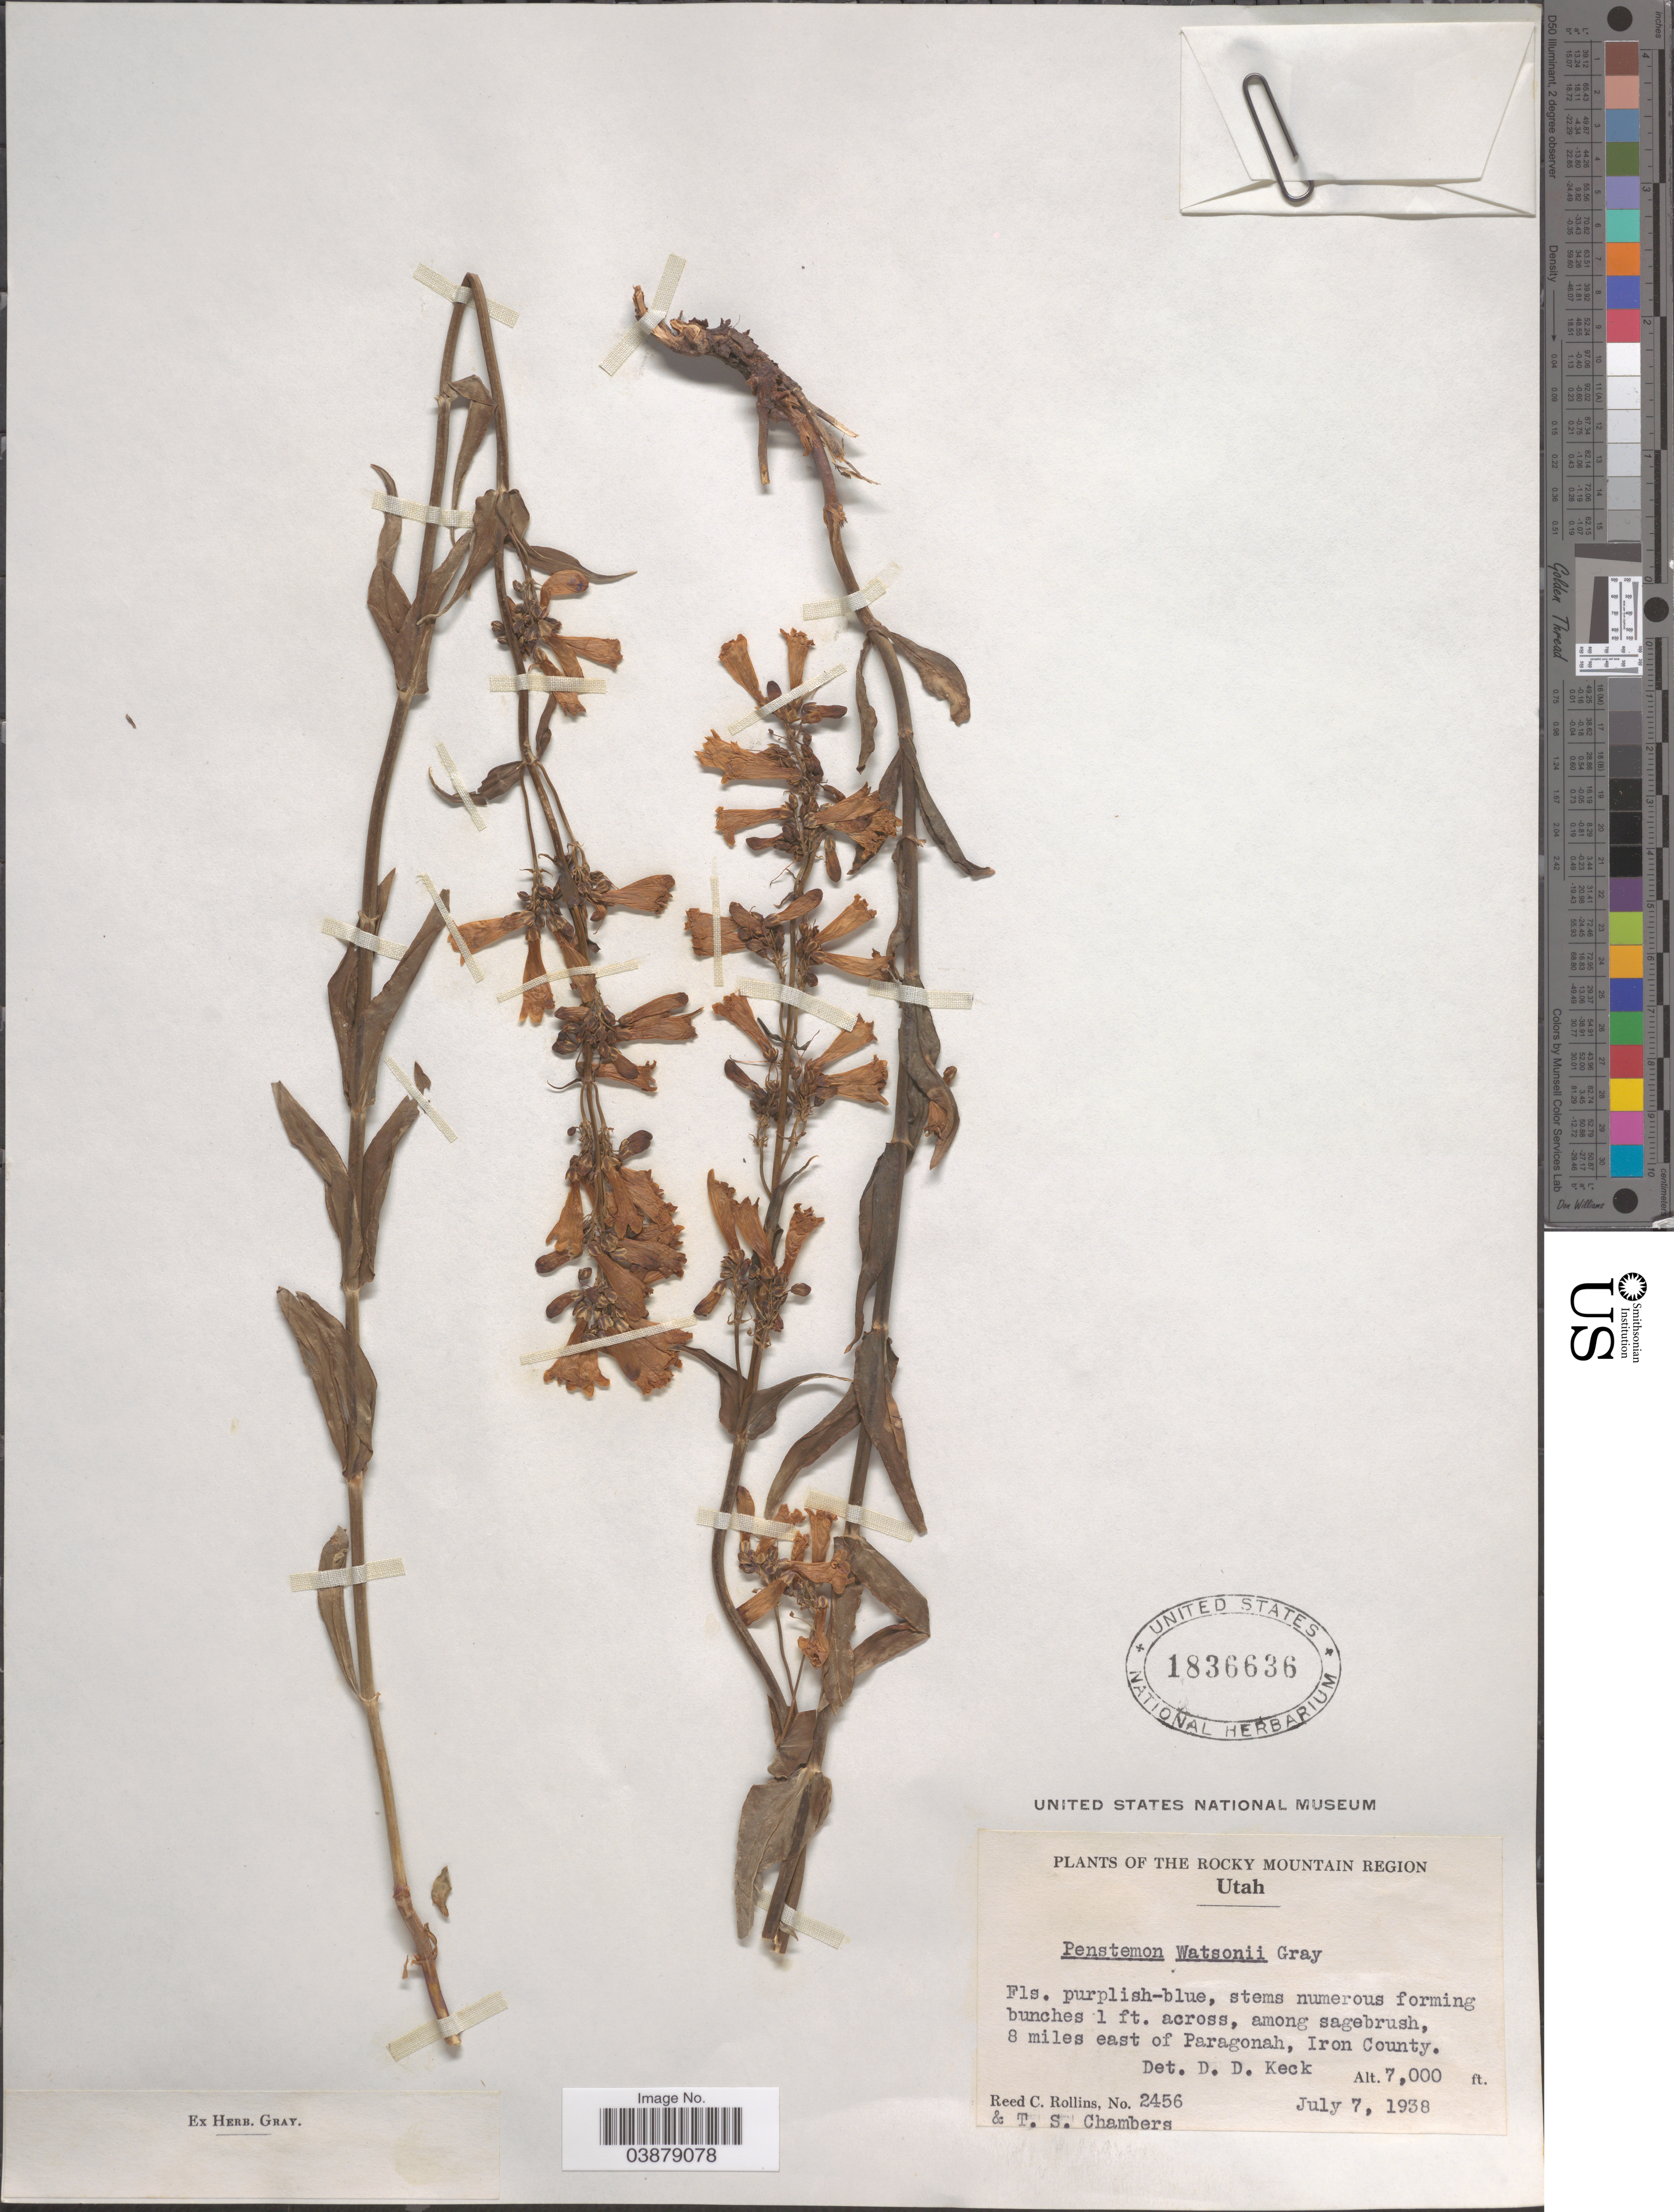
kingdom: Plantae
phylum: Tracheophyta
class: Magnoliopsida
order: Lamiales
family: Plantaginaceae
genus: Penstemon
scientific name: Penstemon watsonii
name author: A. Gray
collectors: R. C. Rollins & T. Chambers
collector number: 2456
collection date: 1938-07-07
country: United States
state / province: Utah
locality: Rocky Mountain Region. 8 miles east of Paragonah, Iron County.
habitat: among sagebrush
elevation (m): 2134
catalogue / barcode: US 1836636